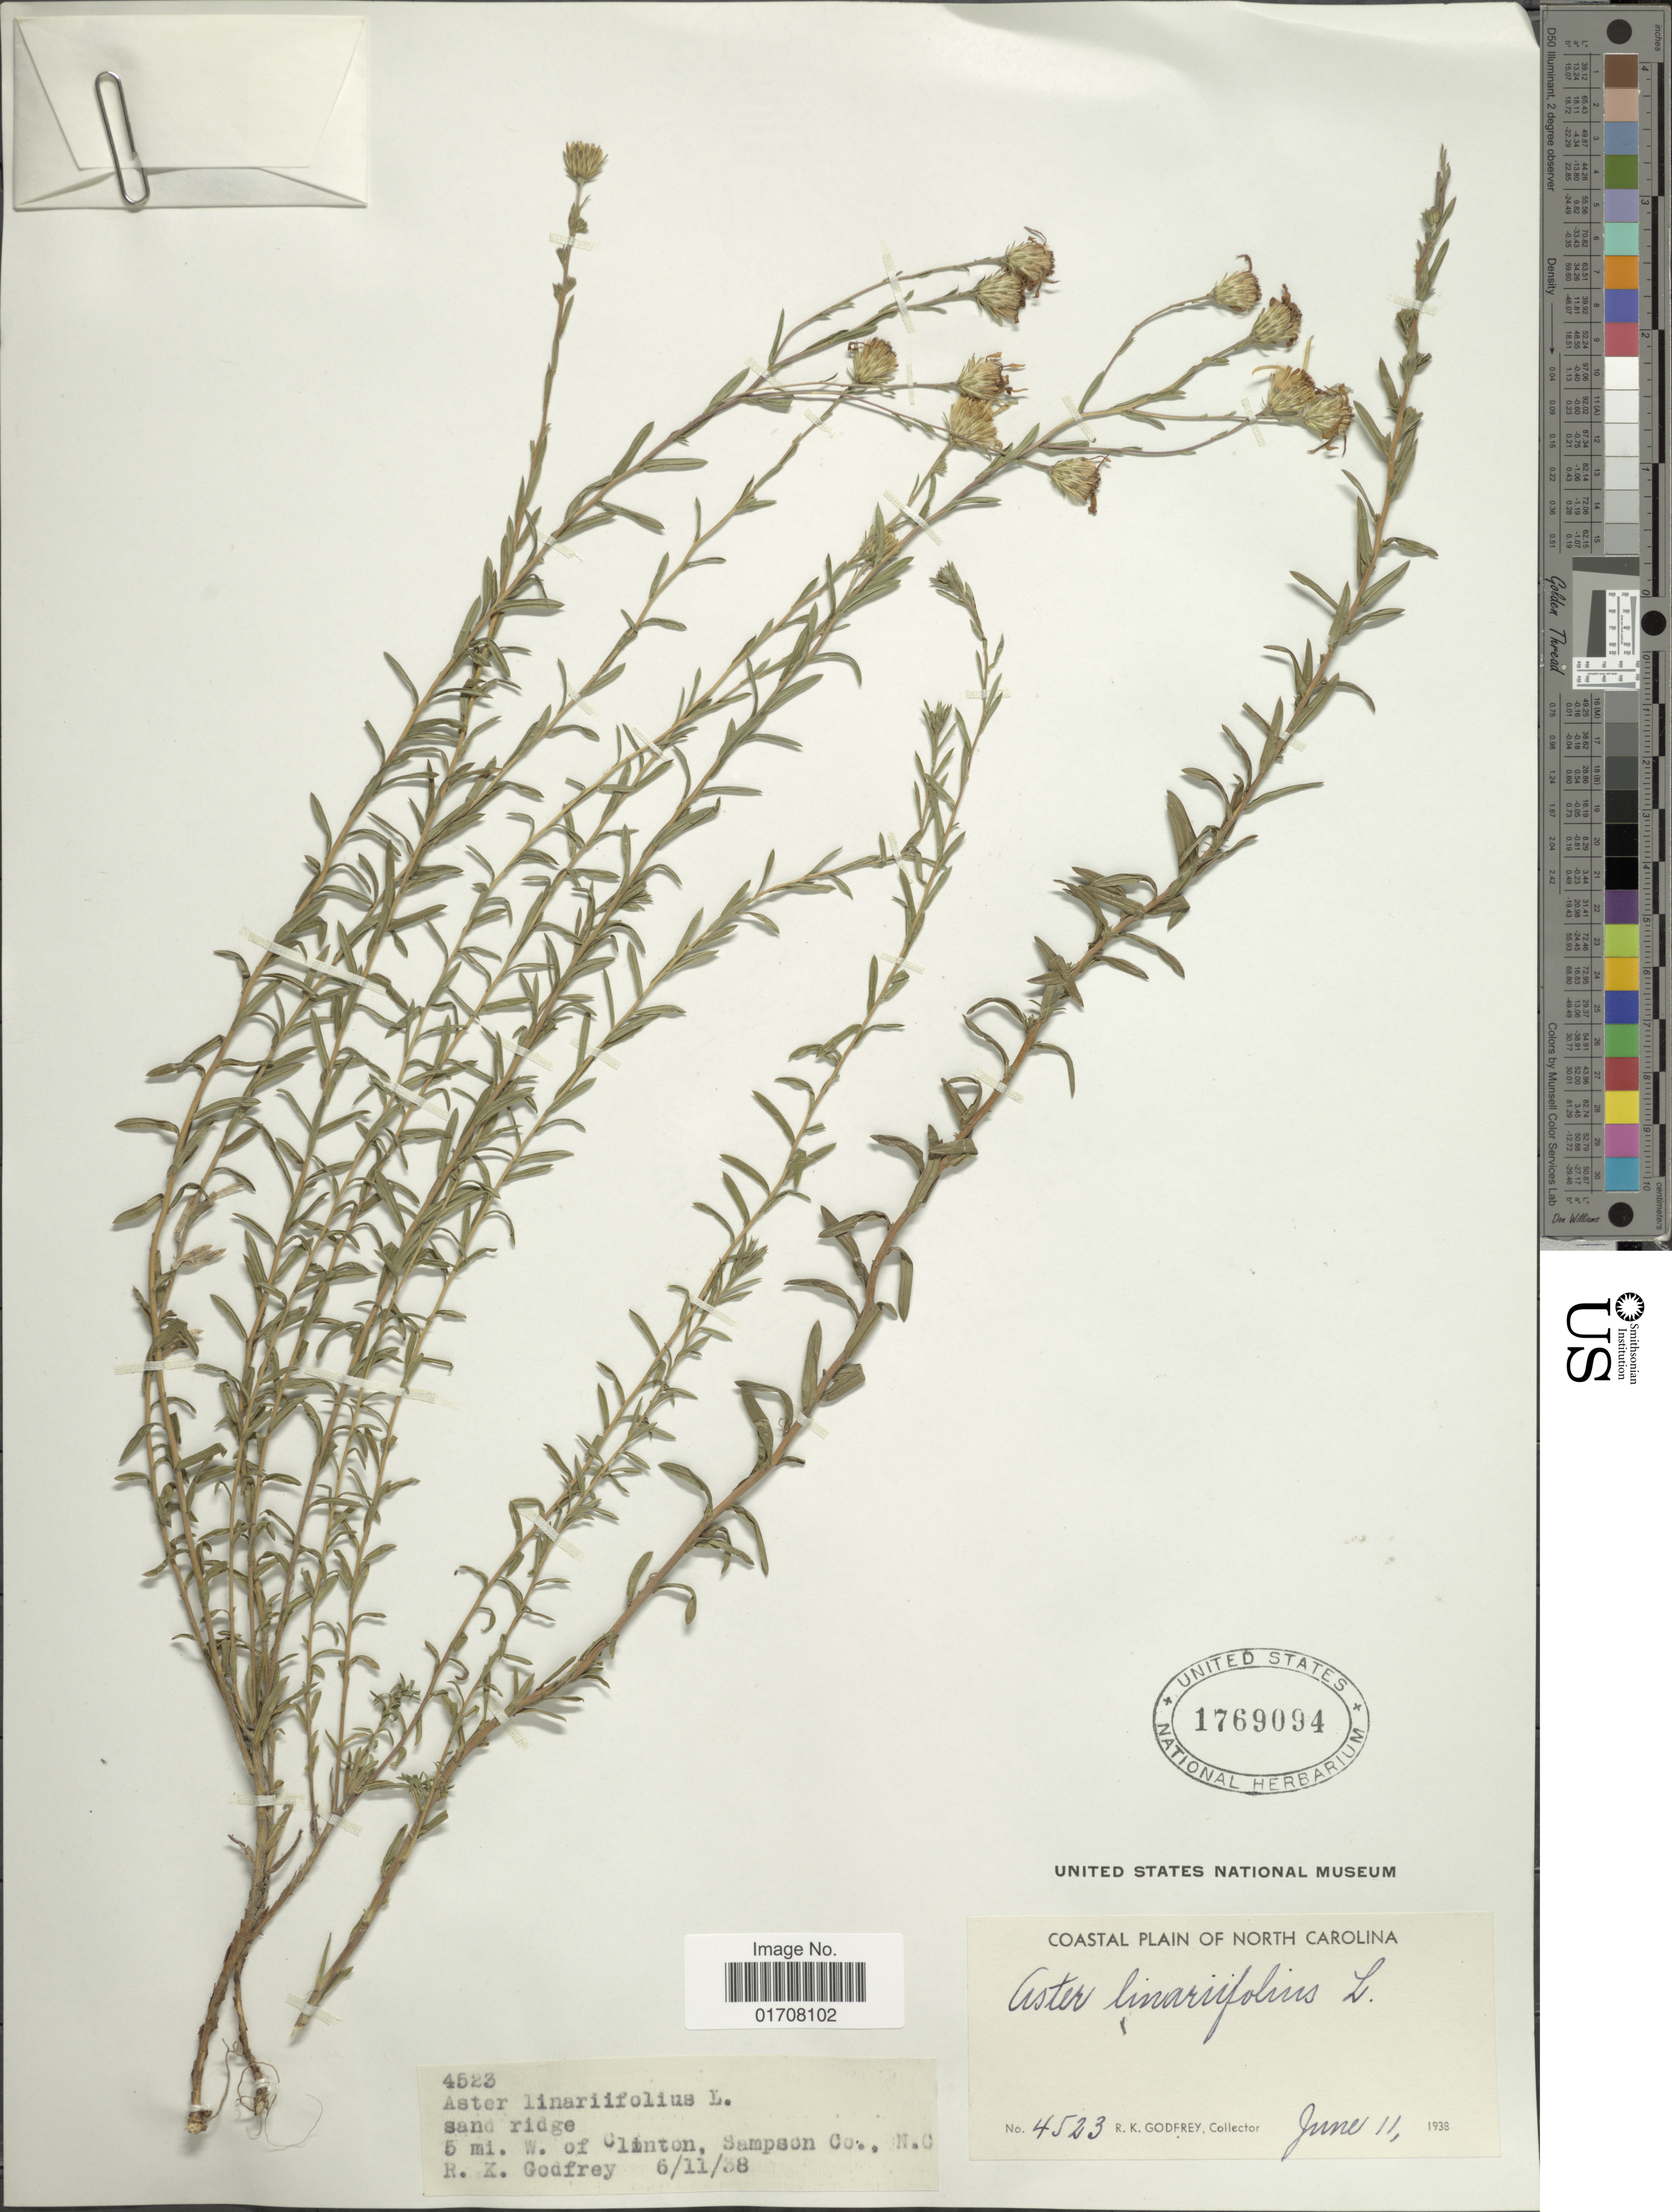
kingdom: Plantae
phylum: Tracheophyta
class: Magnoliopsida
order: Asterales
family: Asteraceae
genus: Ionactis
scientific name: Ionactis linariifolia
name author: (L.) Greene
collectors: R. K. Godfrey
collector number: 4523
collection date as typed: Transcribed d/m/y: 11/6/38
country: United States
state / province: North Carolina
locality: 5 mi. W. of Clinton, Sampson Co., N.C.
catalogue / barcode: US 1769094